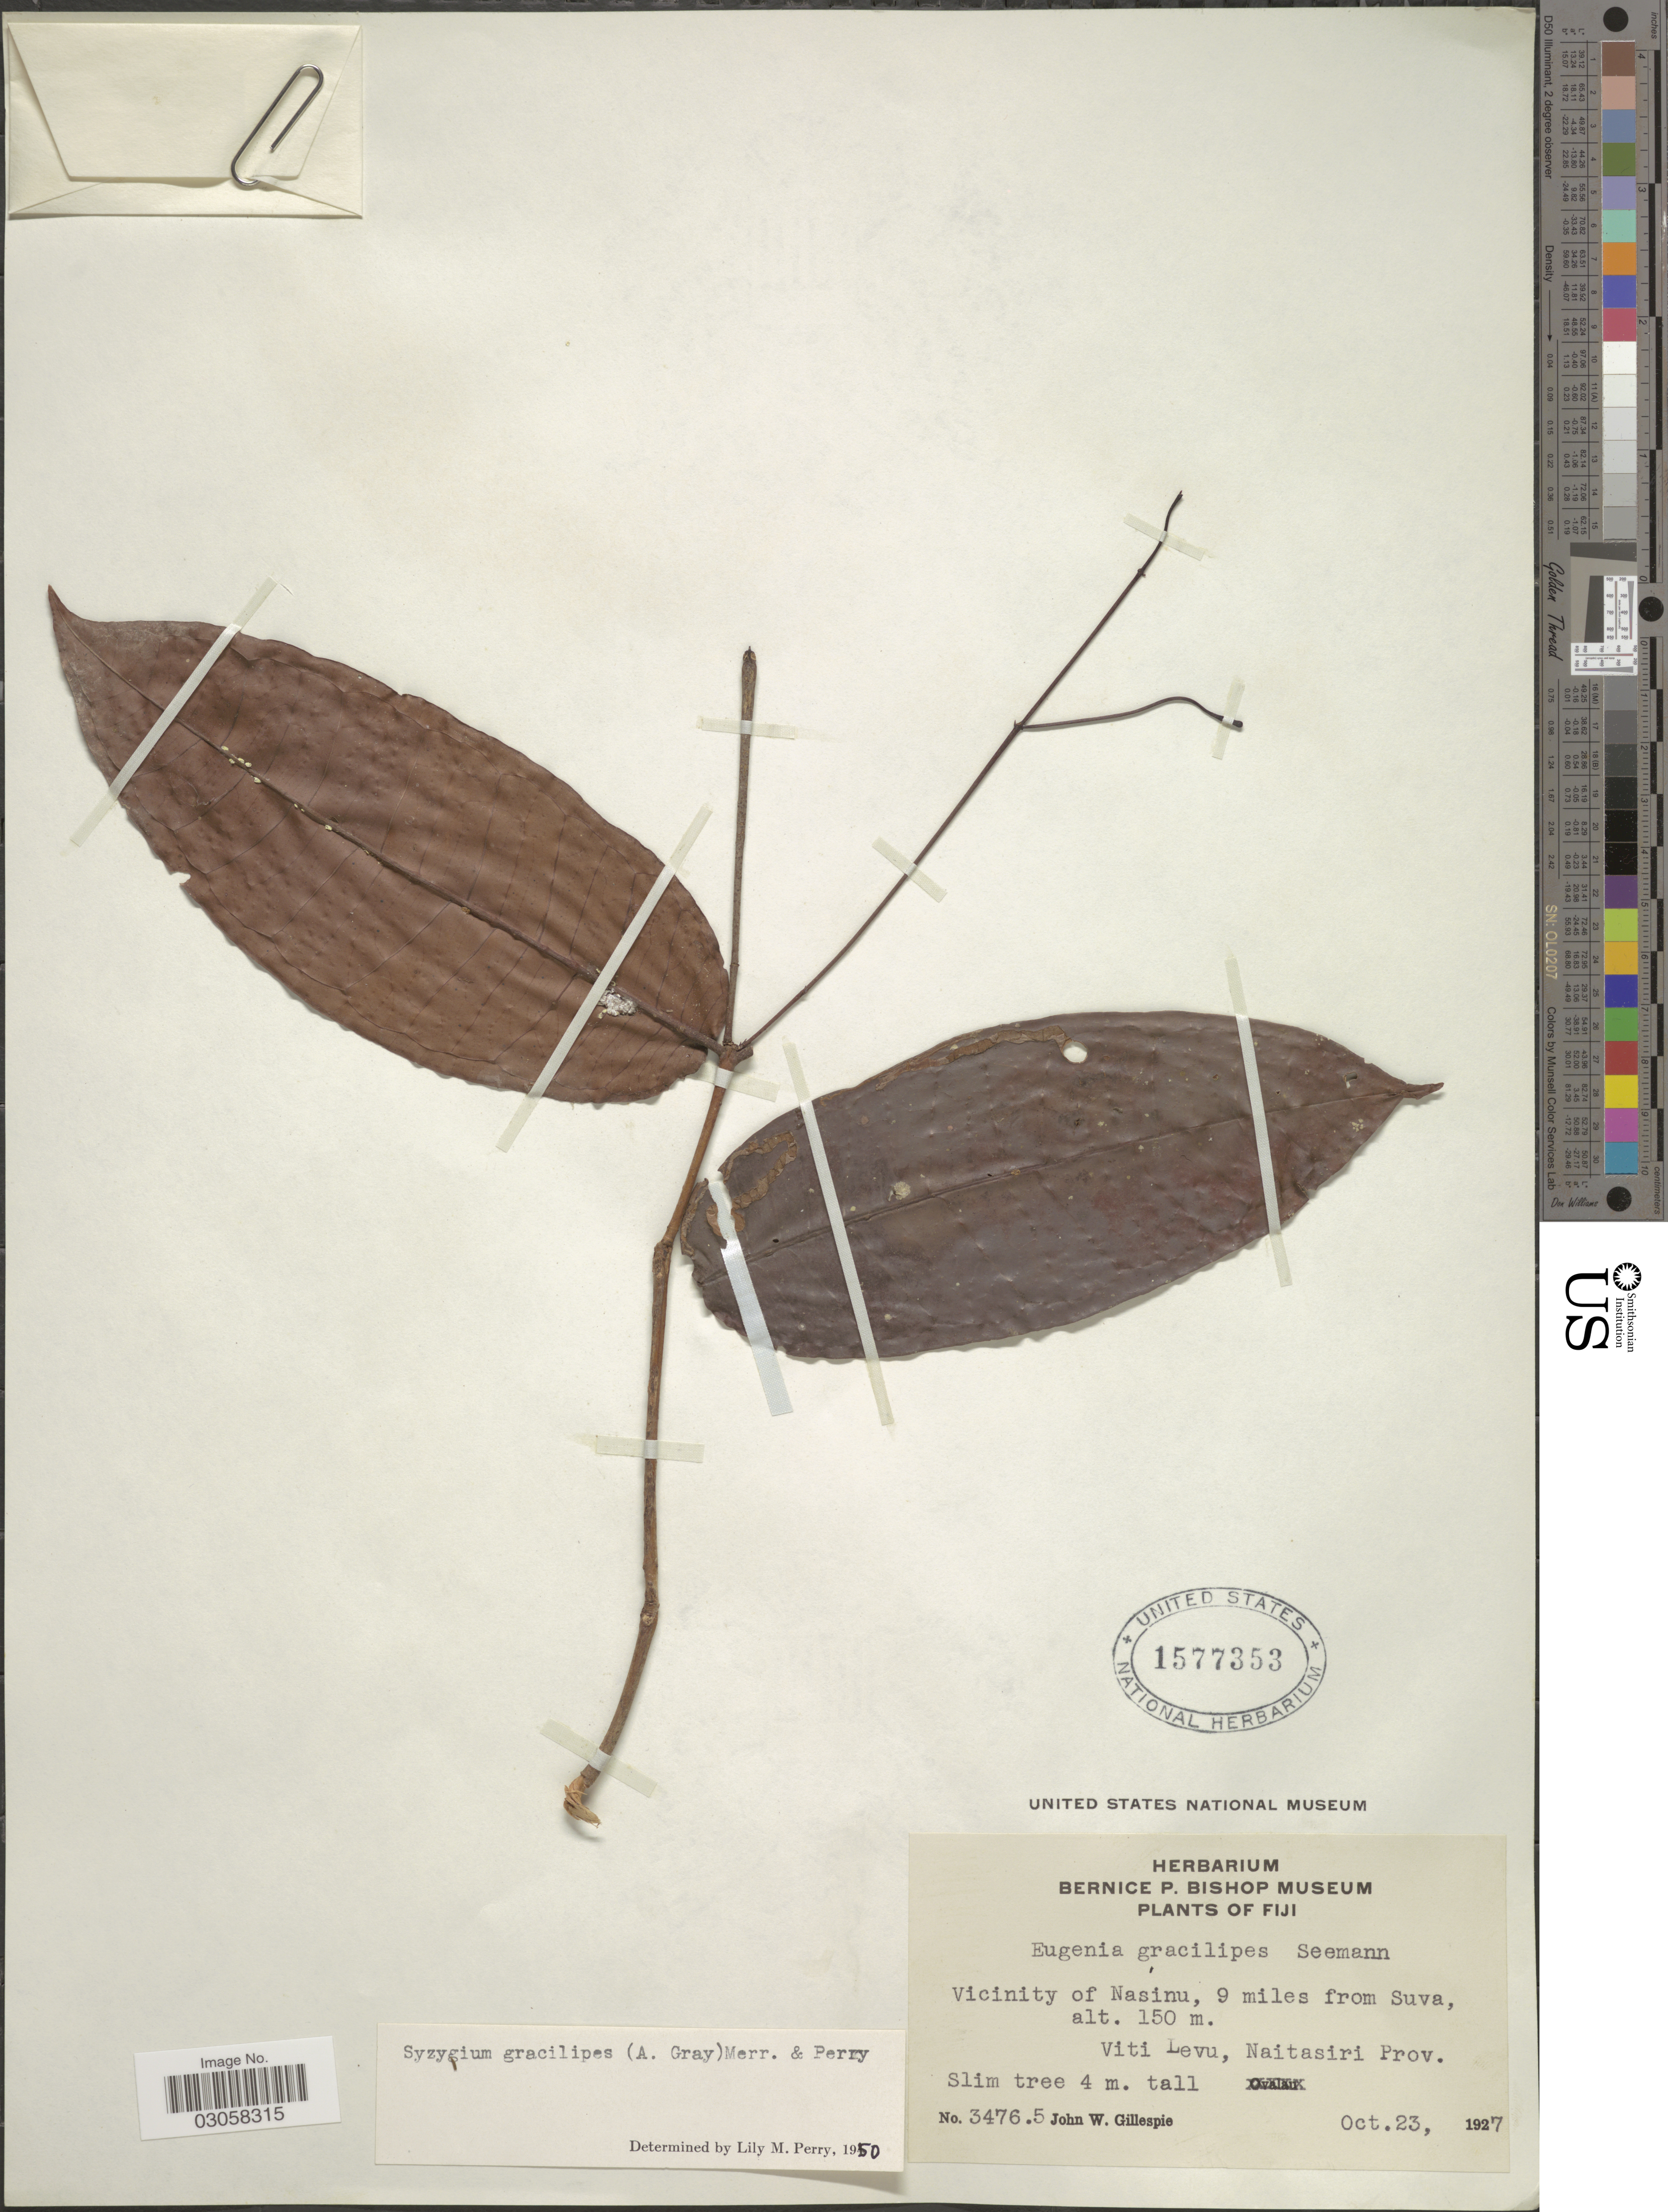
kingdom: Plantae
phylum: Tracheophyta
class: Magnoliopsida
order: Myrtales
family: Myrtaceae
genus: Syzygium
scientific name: Syzygium gracilipes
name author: (A. Gray) Merr. & L.M. Perry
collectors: J. W. Gillespie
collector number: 34765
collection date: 1927-10-23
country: Fiji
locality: Vicinity of Nasinu, 9 miles from Suva. Viti Levu, Naitasiri Prov.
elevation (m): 150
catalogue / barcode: US 1577353